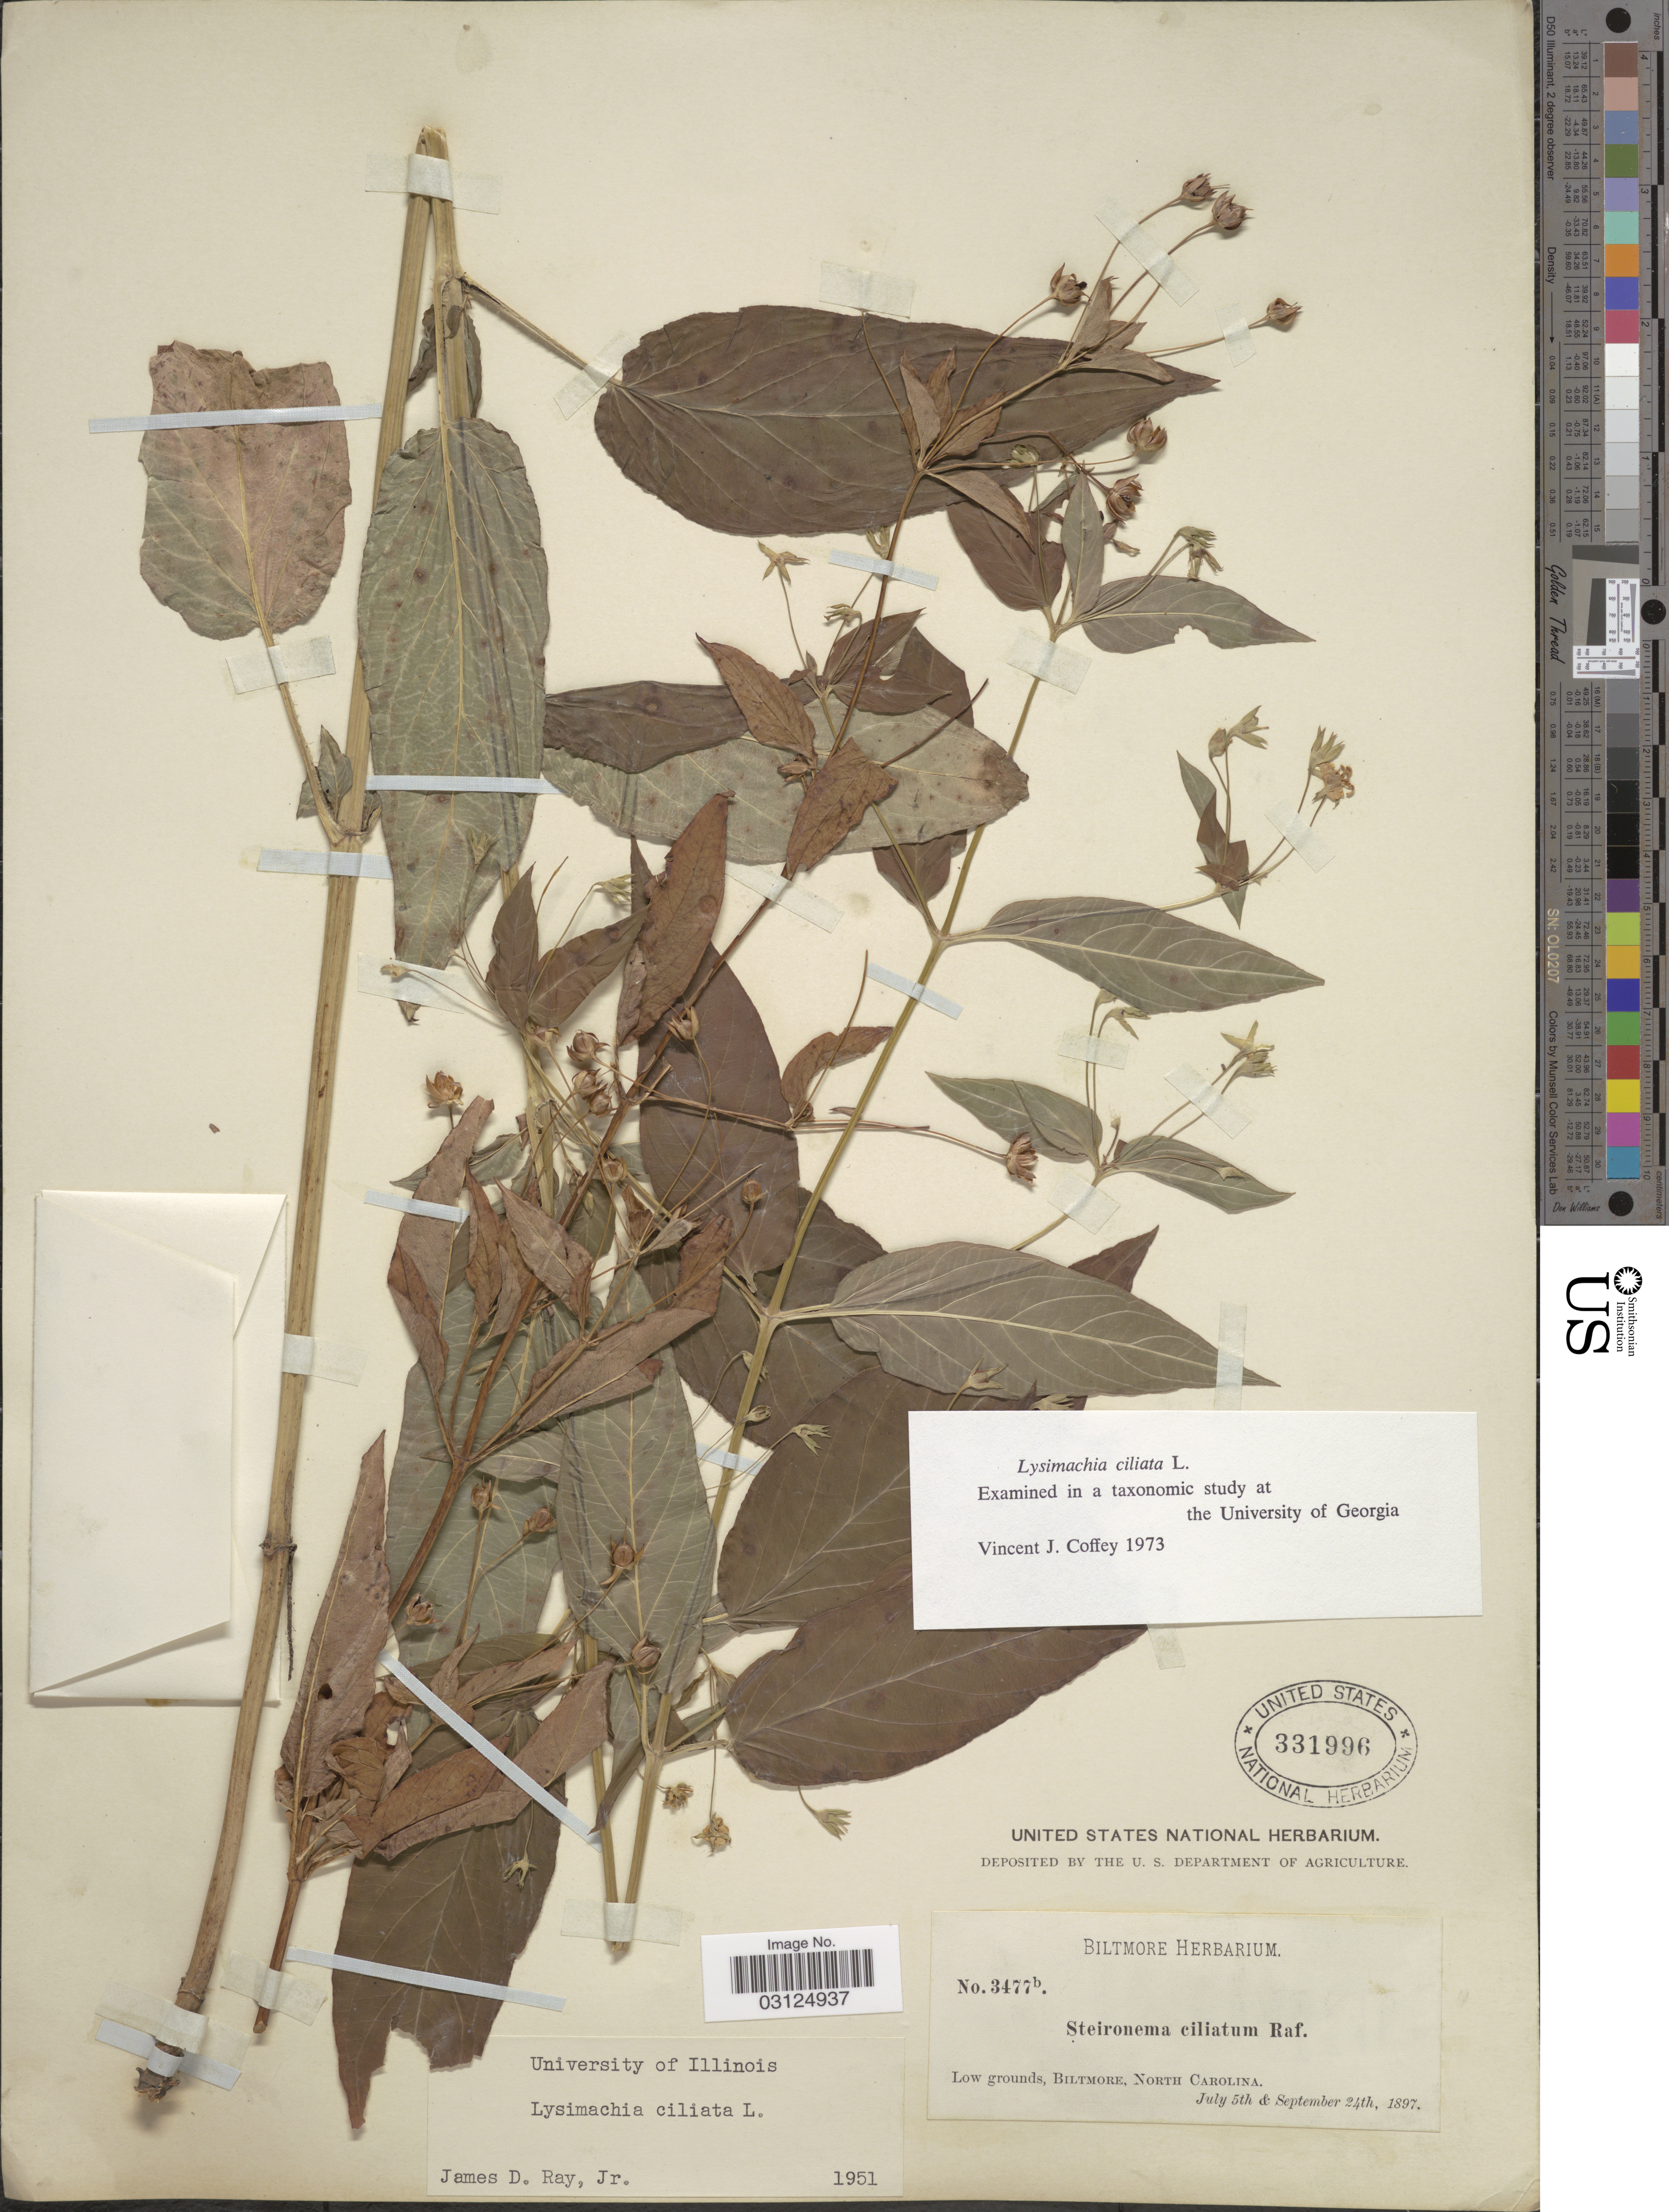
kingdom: Plantae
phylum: Tracheophyta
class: Magnoliopsida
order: Ericales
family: Primulaceae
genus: Lysimachia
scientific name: Lysimachia ciliata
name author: L.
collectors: ex herb. Biltmore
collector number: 3477b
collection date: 1897-07-05/1897-09-24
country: United States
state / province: North Carolina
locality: Biltmore.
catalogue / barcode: US 331996